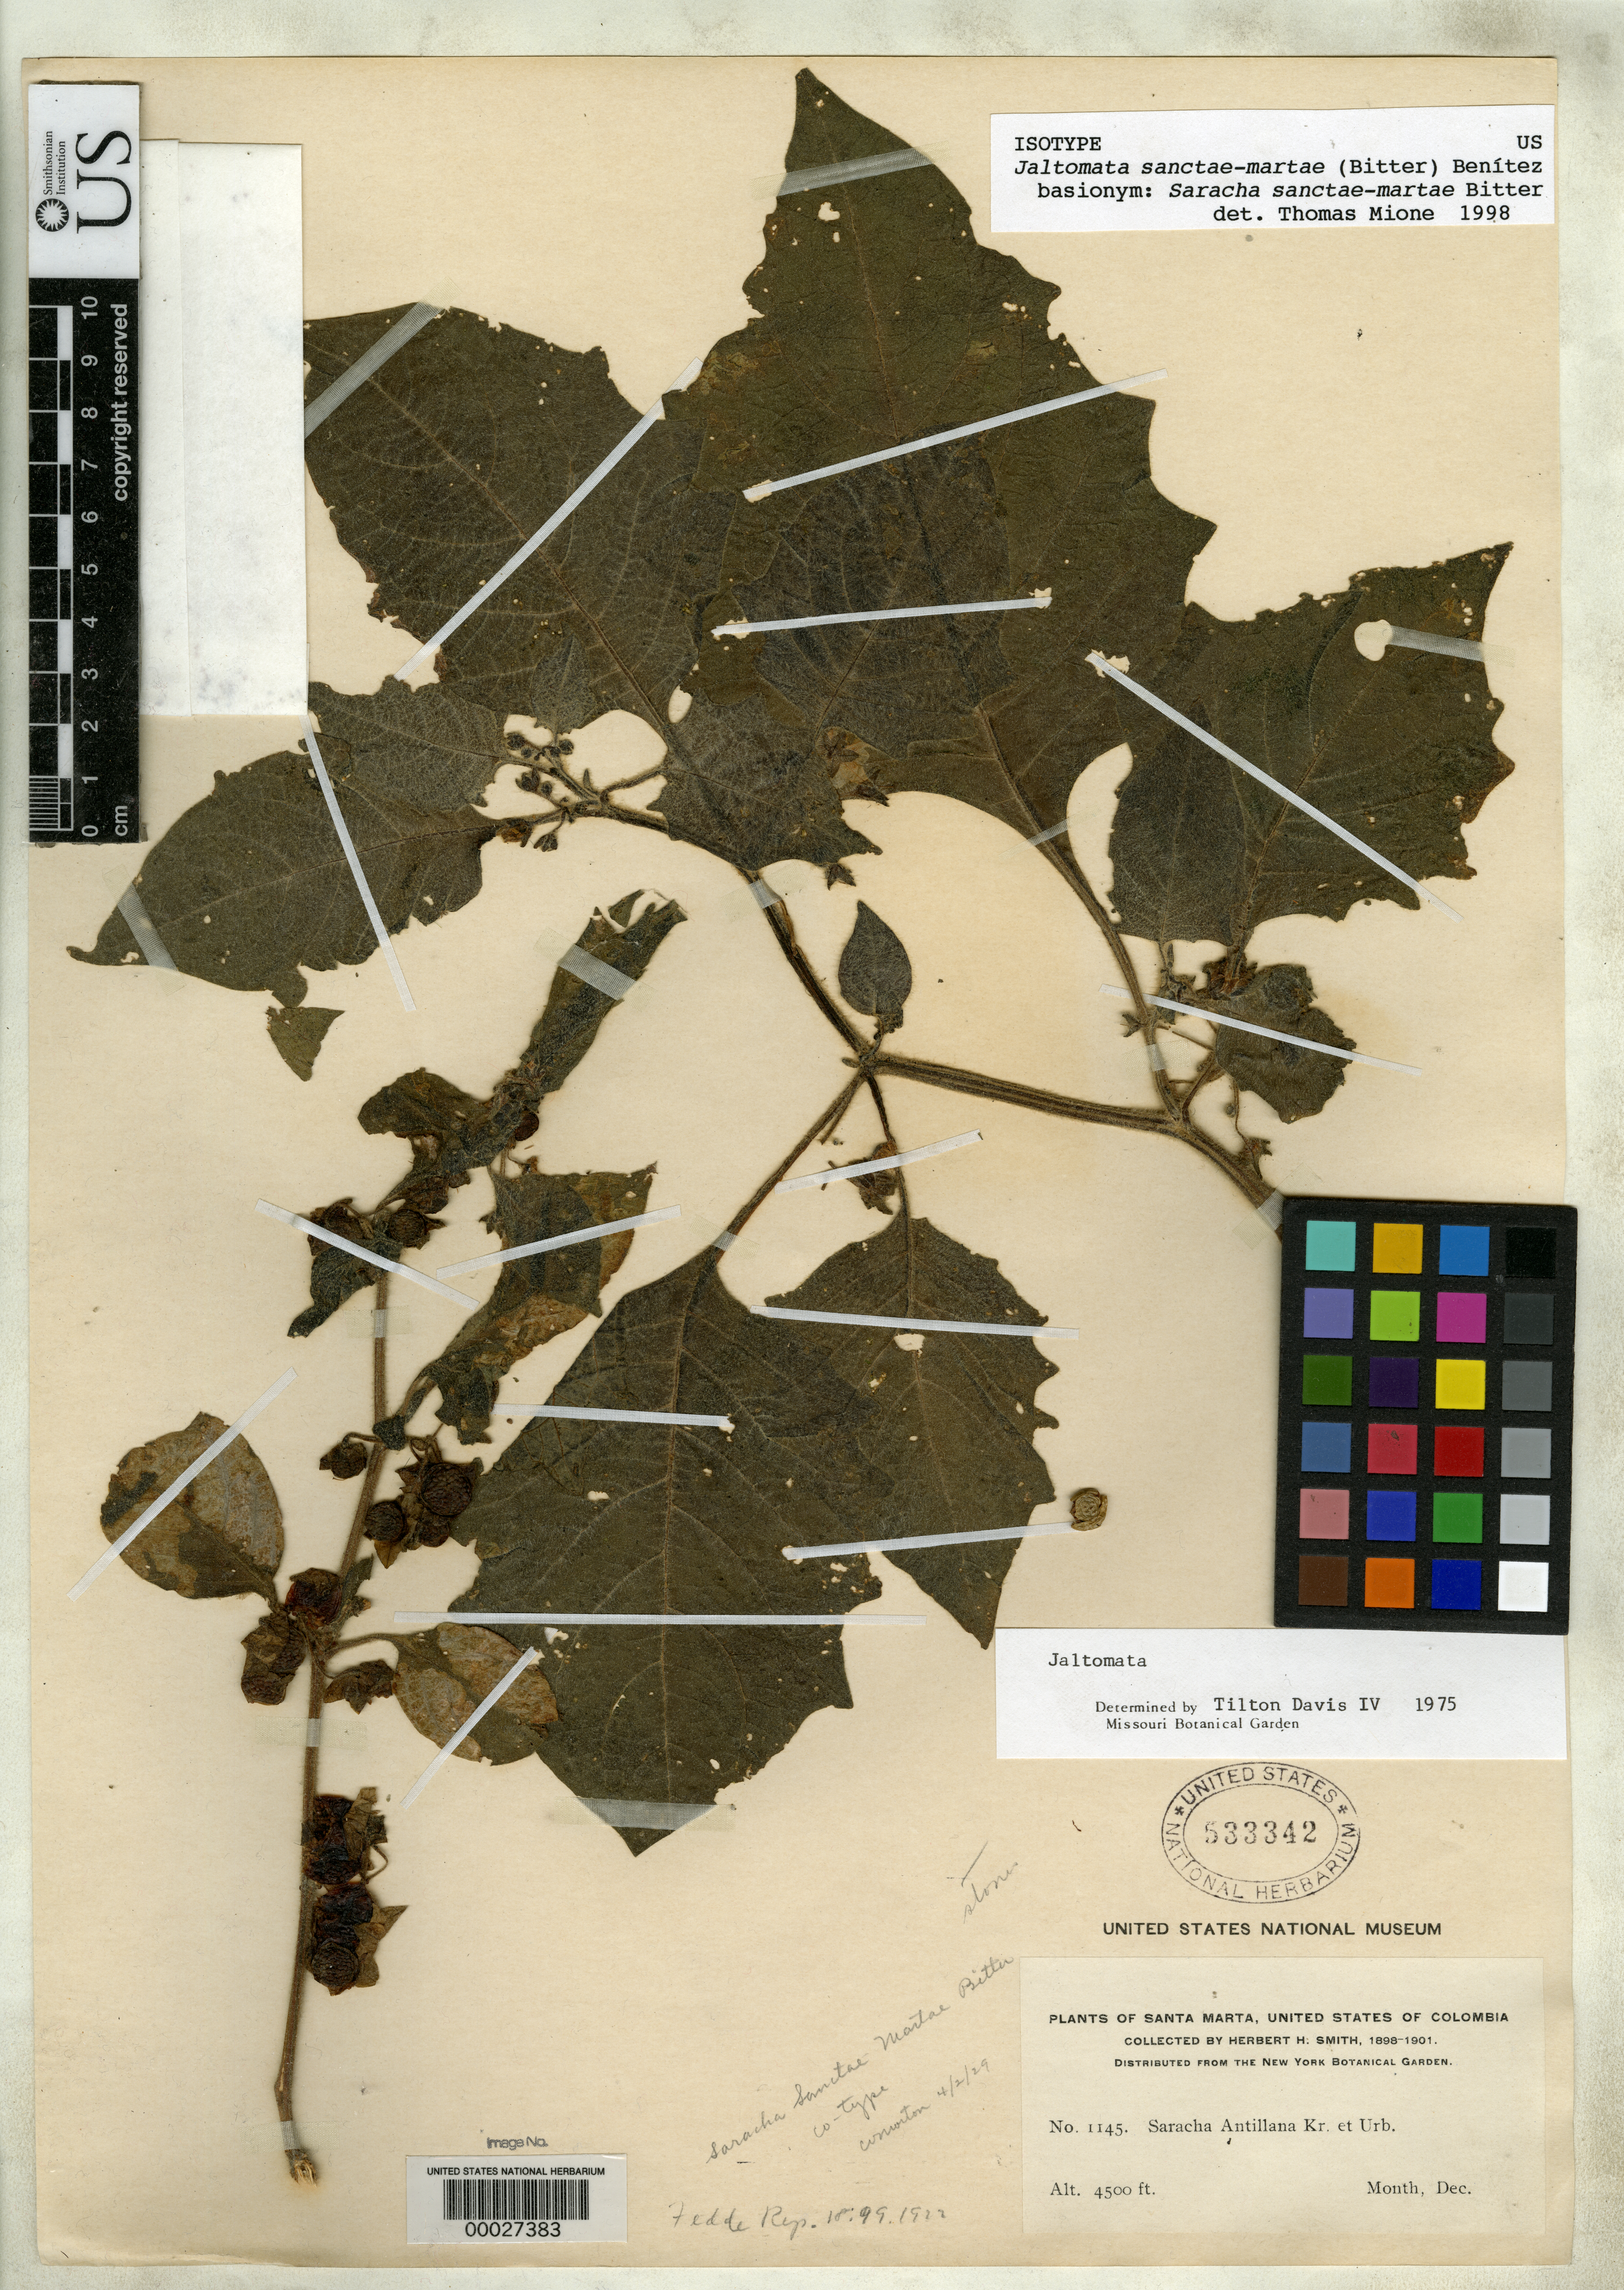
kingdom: Plantae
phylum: Tracheophyta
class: Magnoliopsida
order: Solanales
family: Solanaceae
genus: Saracha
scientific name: Saracha sanctae-martae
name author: Bitter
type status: Isotype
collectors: Herbert H. Smith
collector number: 1145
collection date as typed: Dec 1898 to -- Dec 1901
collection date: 1898-12/1901-12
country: Colombia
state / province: Magdalena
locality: Sierra de Santa Marta.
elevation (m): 1450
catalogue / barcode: US 533342